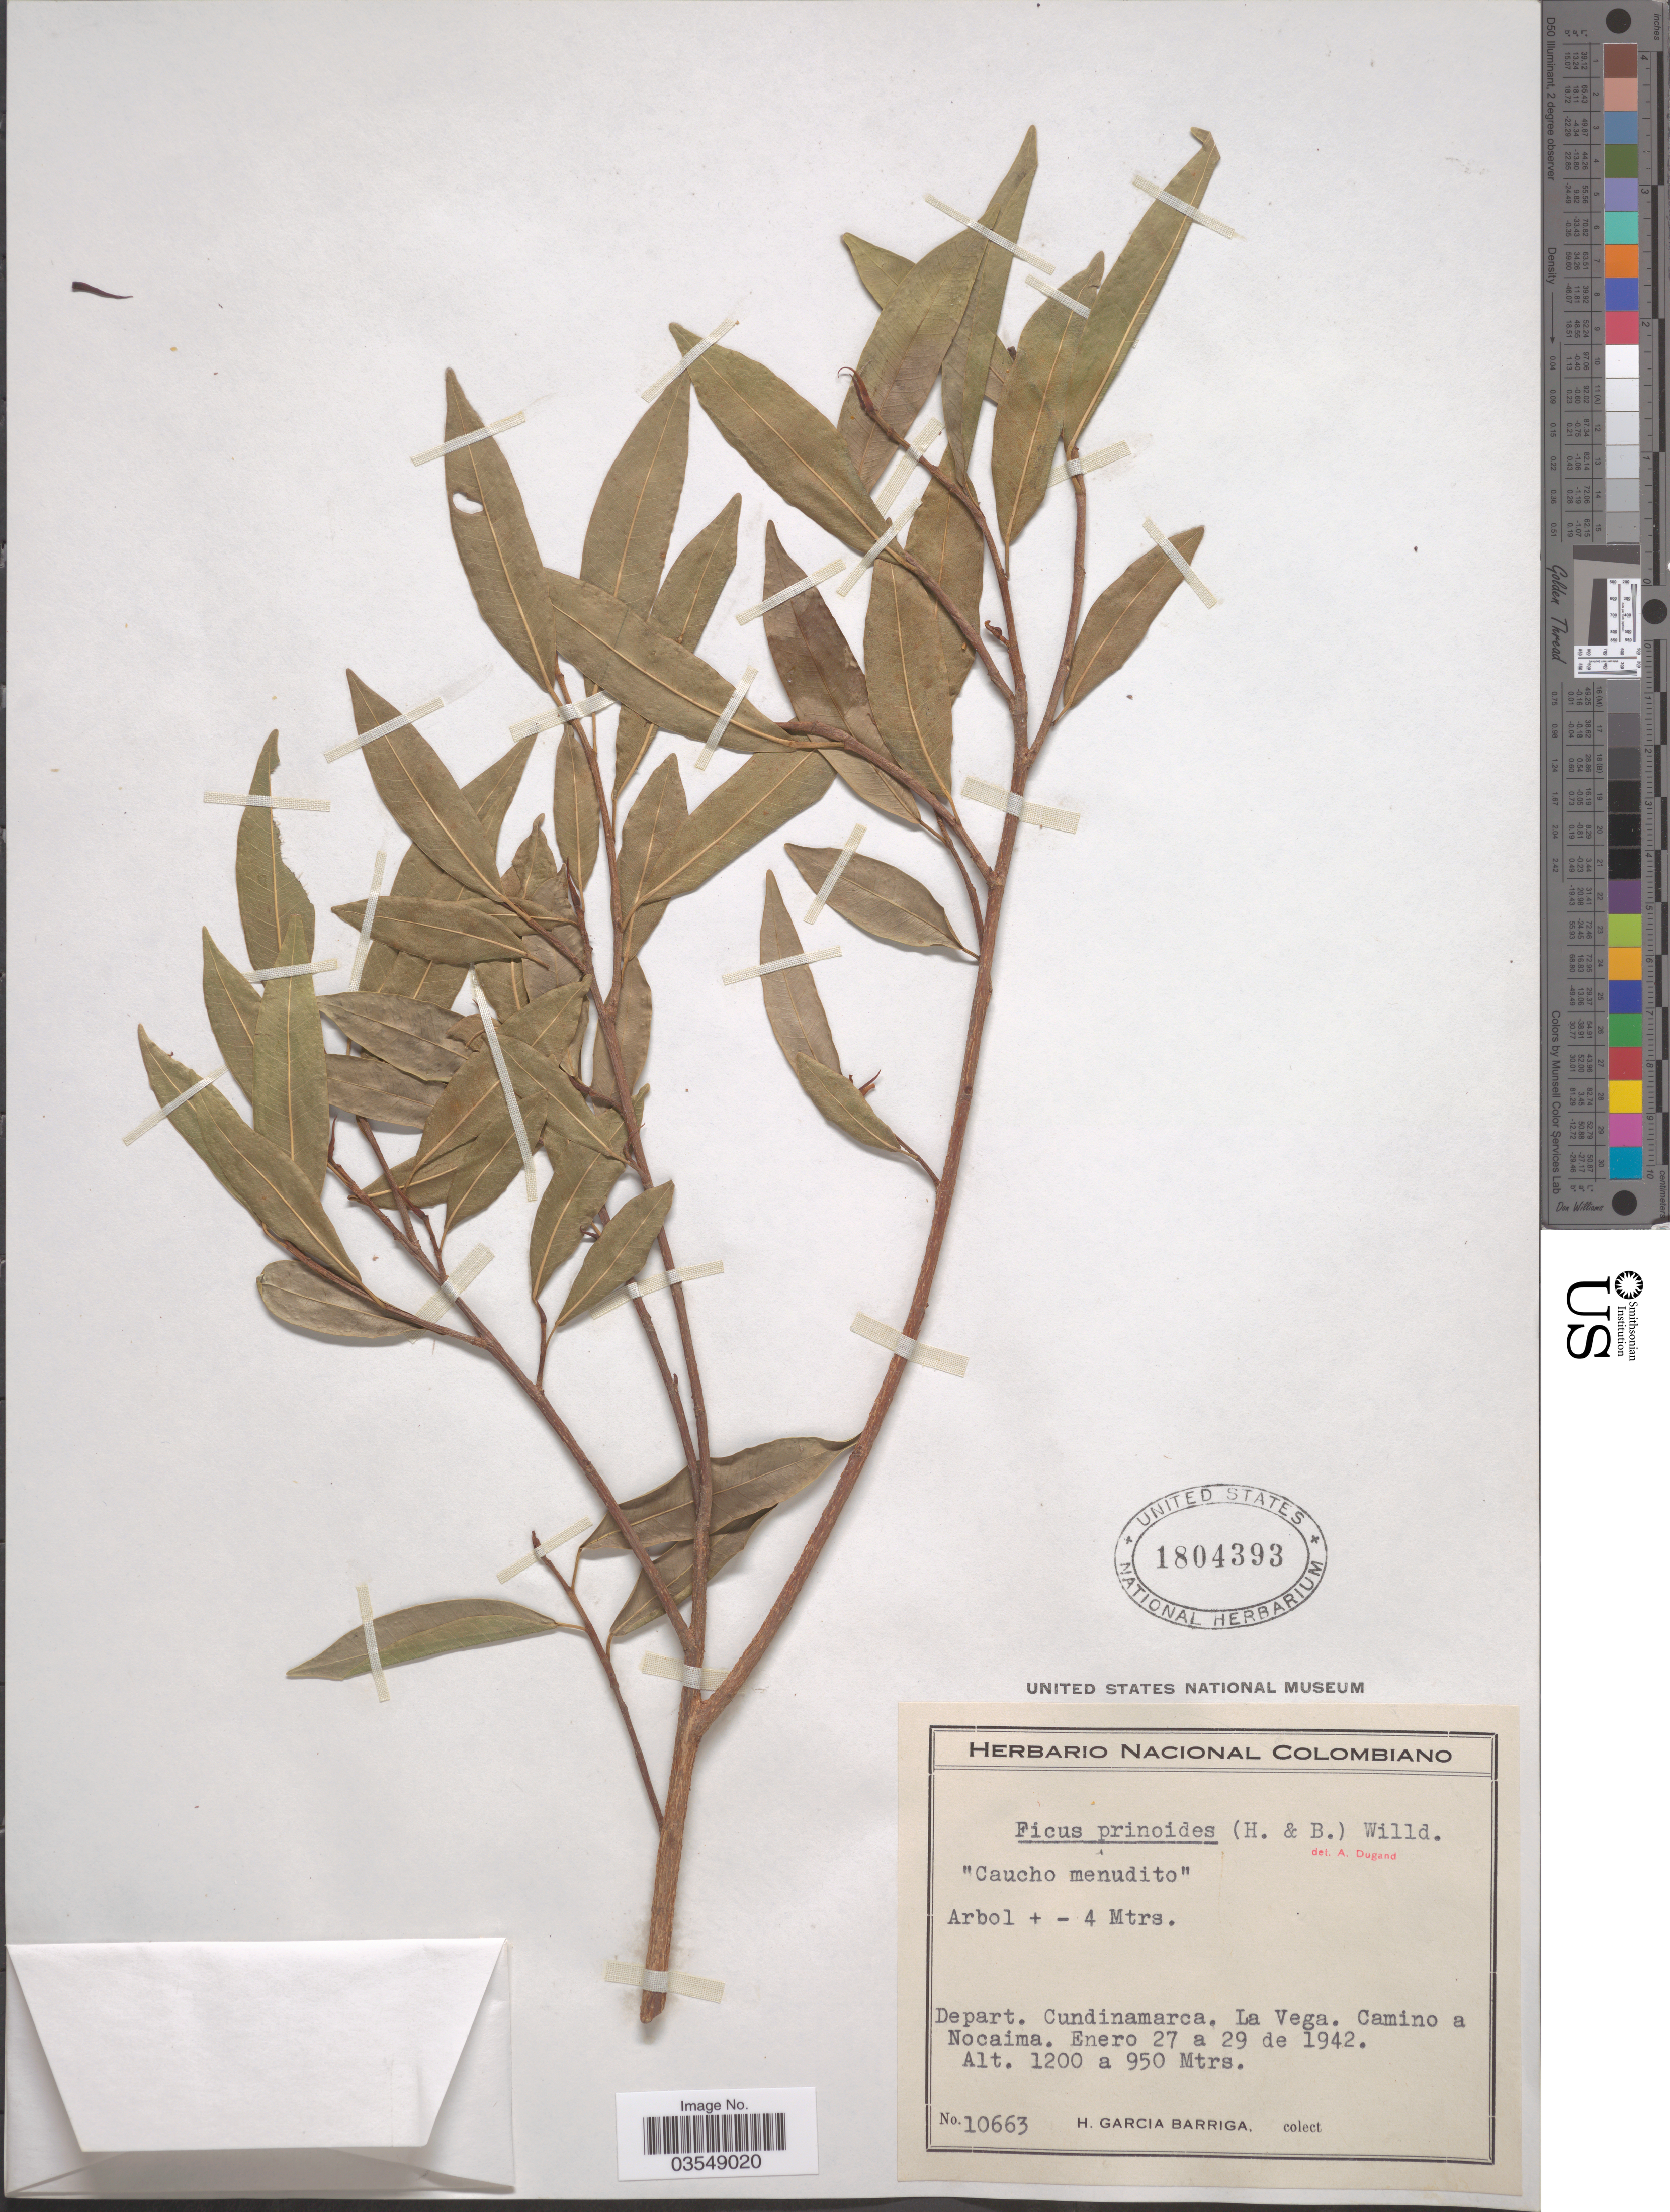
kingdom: Plantae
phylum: Tracheophyta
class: Magnoliopsida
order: Rosales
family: Moraceae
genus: Ficus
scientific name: Ficus pallida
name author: Vahl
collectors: H. García Barriga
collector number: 10663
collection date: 1942-01-27/1942-01-29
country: Colombia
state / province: Cundinamarca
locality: Depart. Cundinamarca. La Vega. Camino a Nocaima.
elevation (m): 950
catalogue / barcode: US 1804393